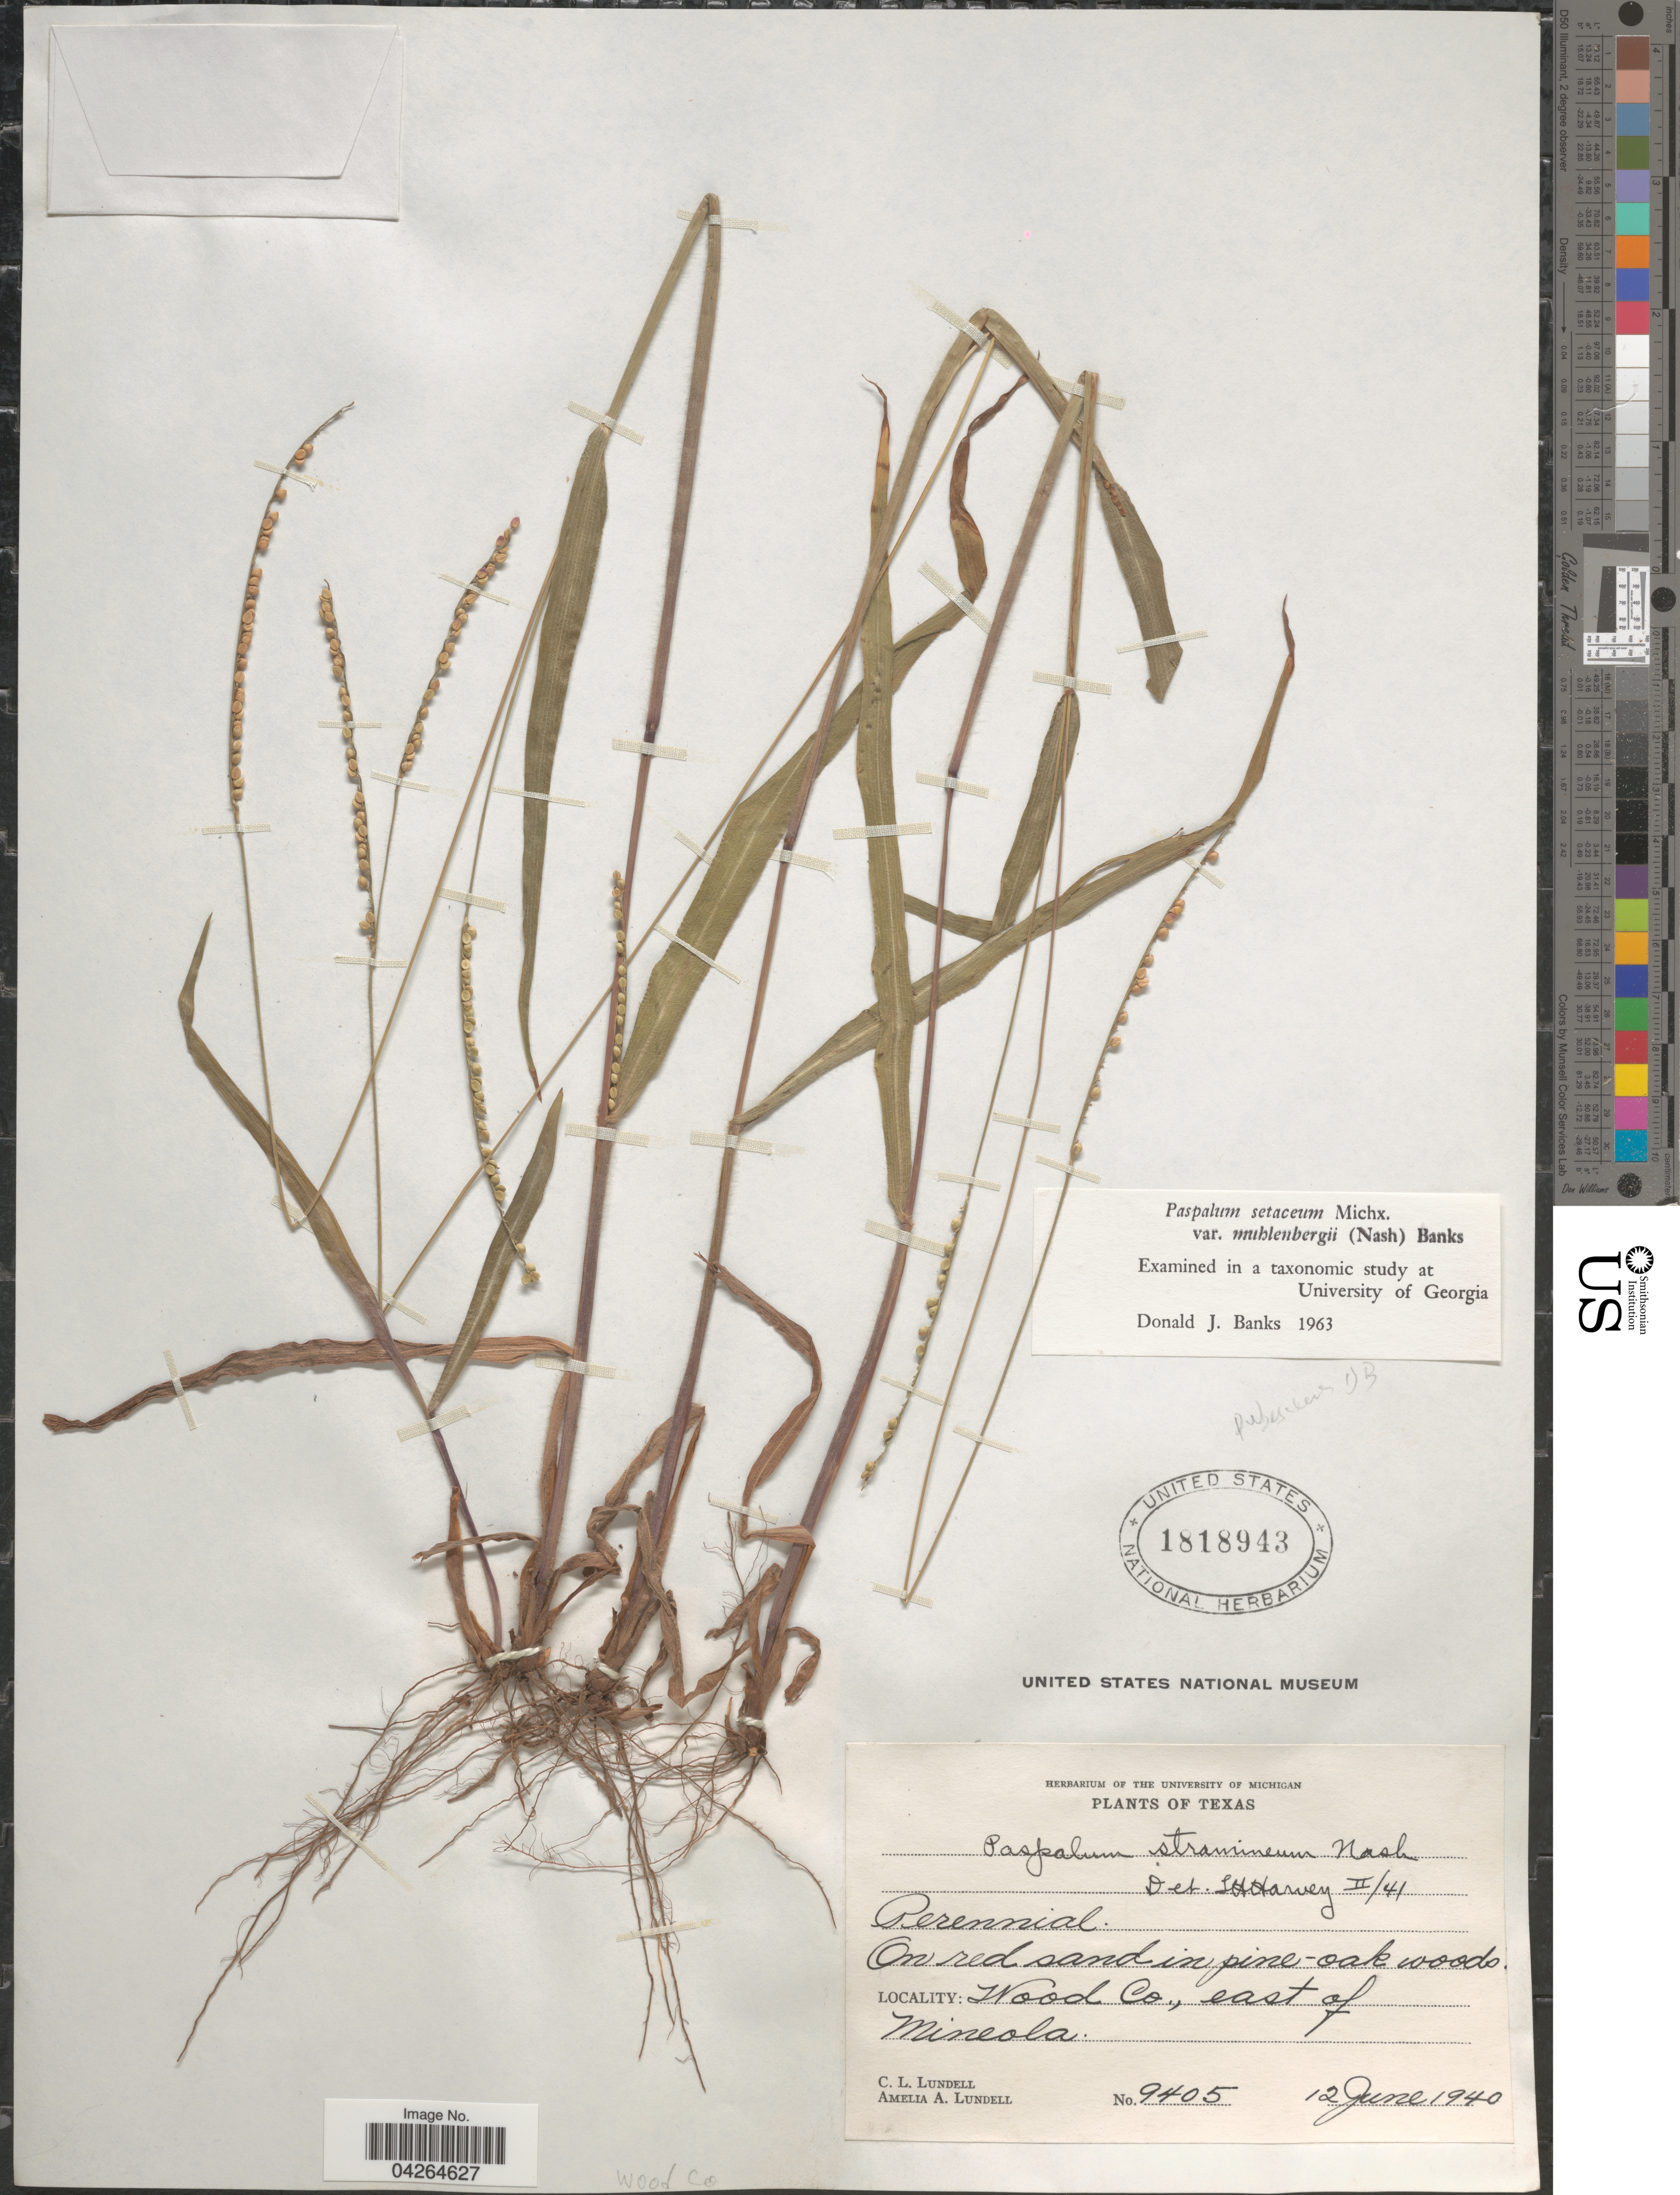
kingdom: Plantae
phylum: Tracheophyta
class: Liliopsida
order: Poales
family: Poaceae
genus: Paspalum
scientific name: Paspalum setaceum var. stramineum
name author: (Nash) D.J. Banks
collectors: C. L. Lundell & A. A. Lundell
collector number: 9405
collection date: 1940-06-12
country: United States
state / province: Texas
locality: Wood Co., east of Mineola.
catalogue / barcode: US 1818943